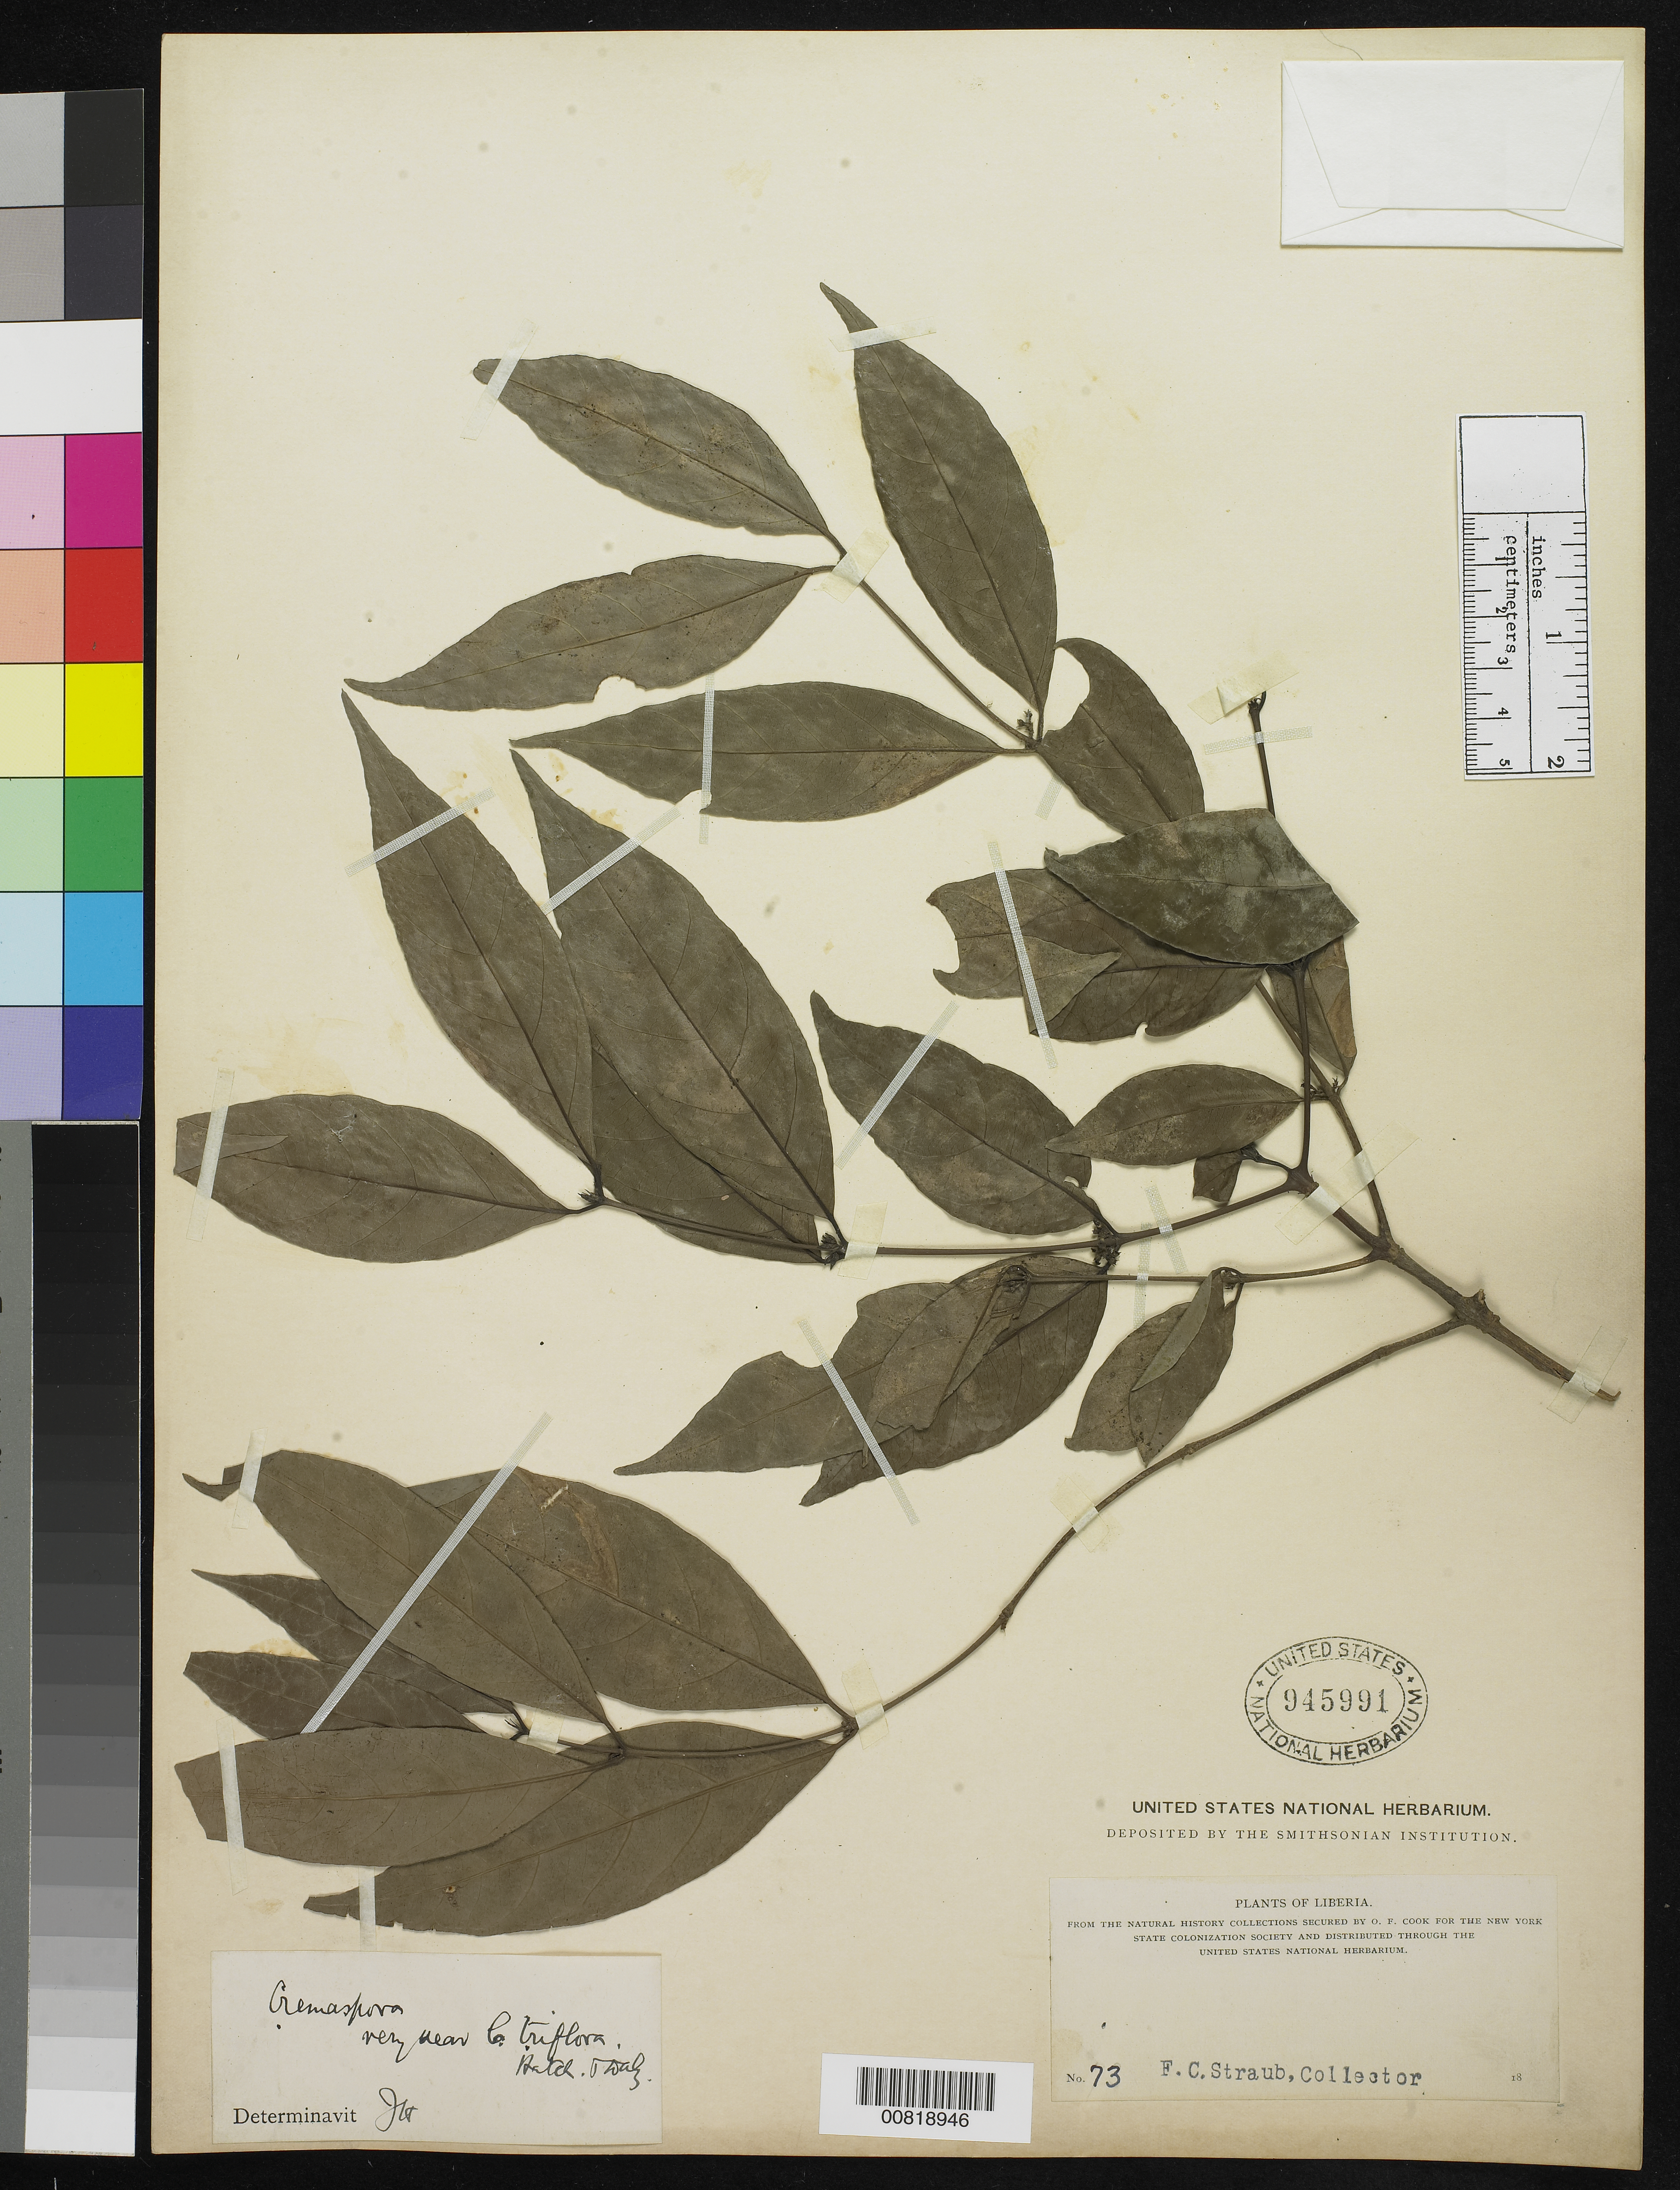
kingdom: Plantae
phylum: Tracheophyta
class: Magnoliopsida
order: Gentianales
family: Rubiaceae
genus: Cremaspora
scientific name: Cremaspora triflora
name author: K. Schum.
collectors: F. Straub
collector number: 73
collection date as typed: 18--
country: Liberia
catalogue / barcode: US 945991